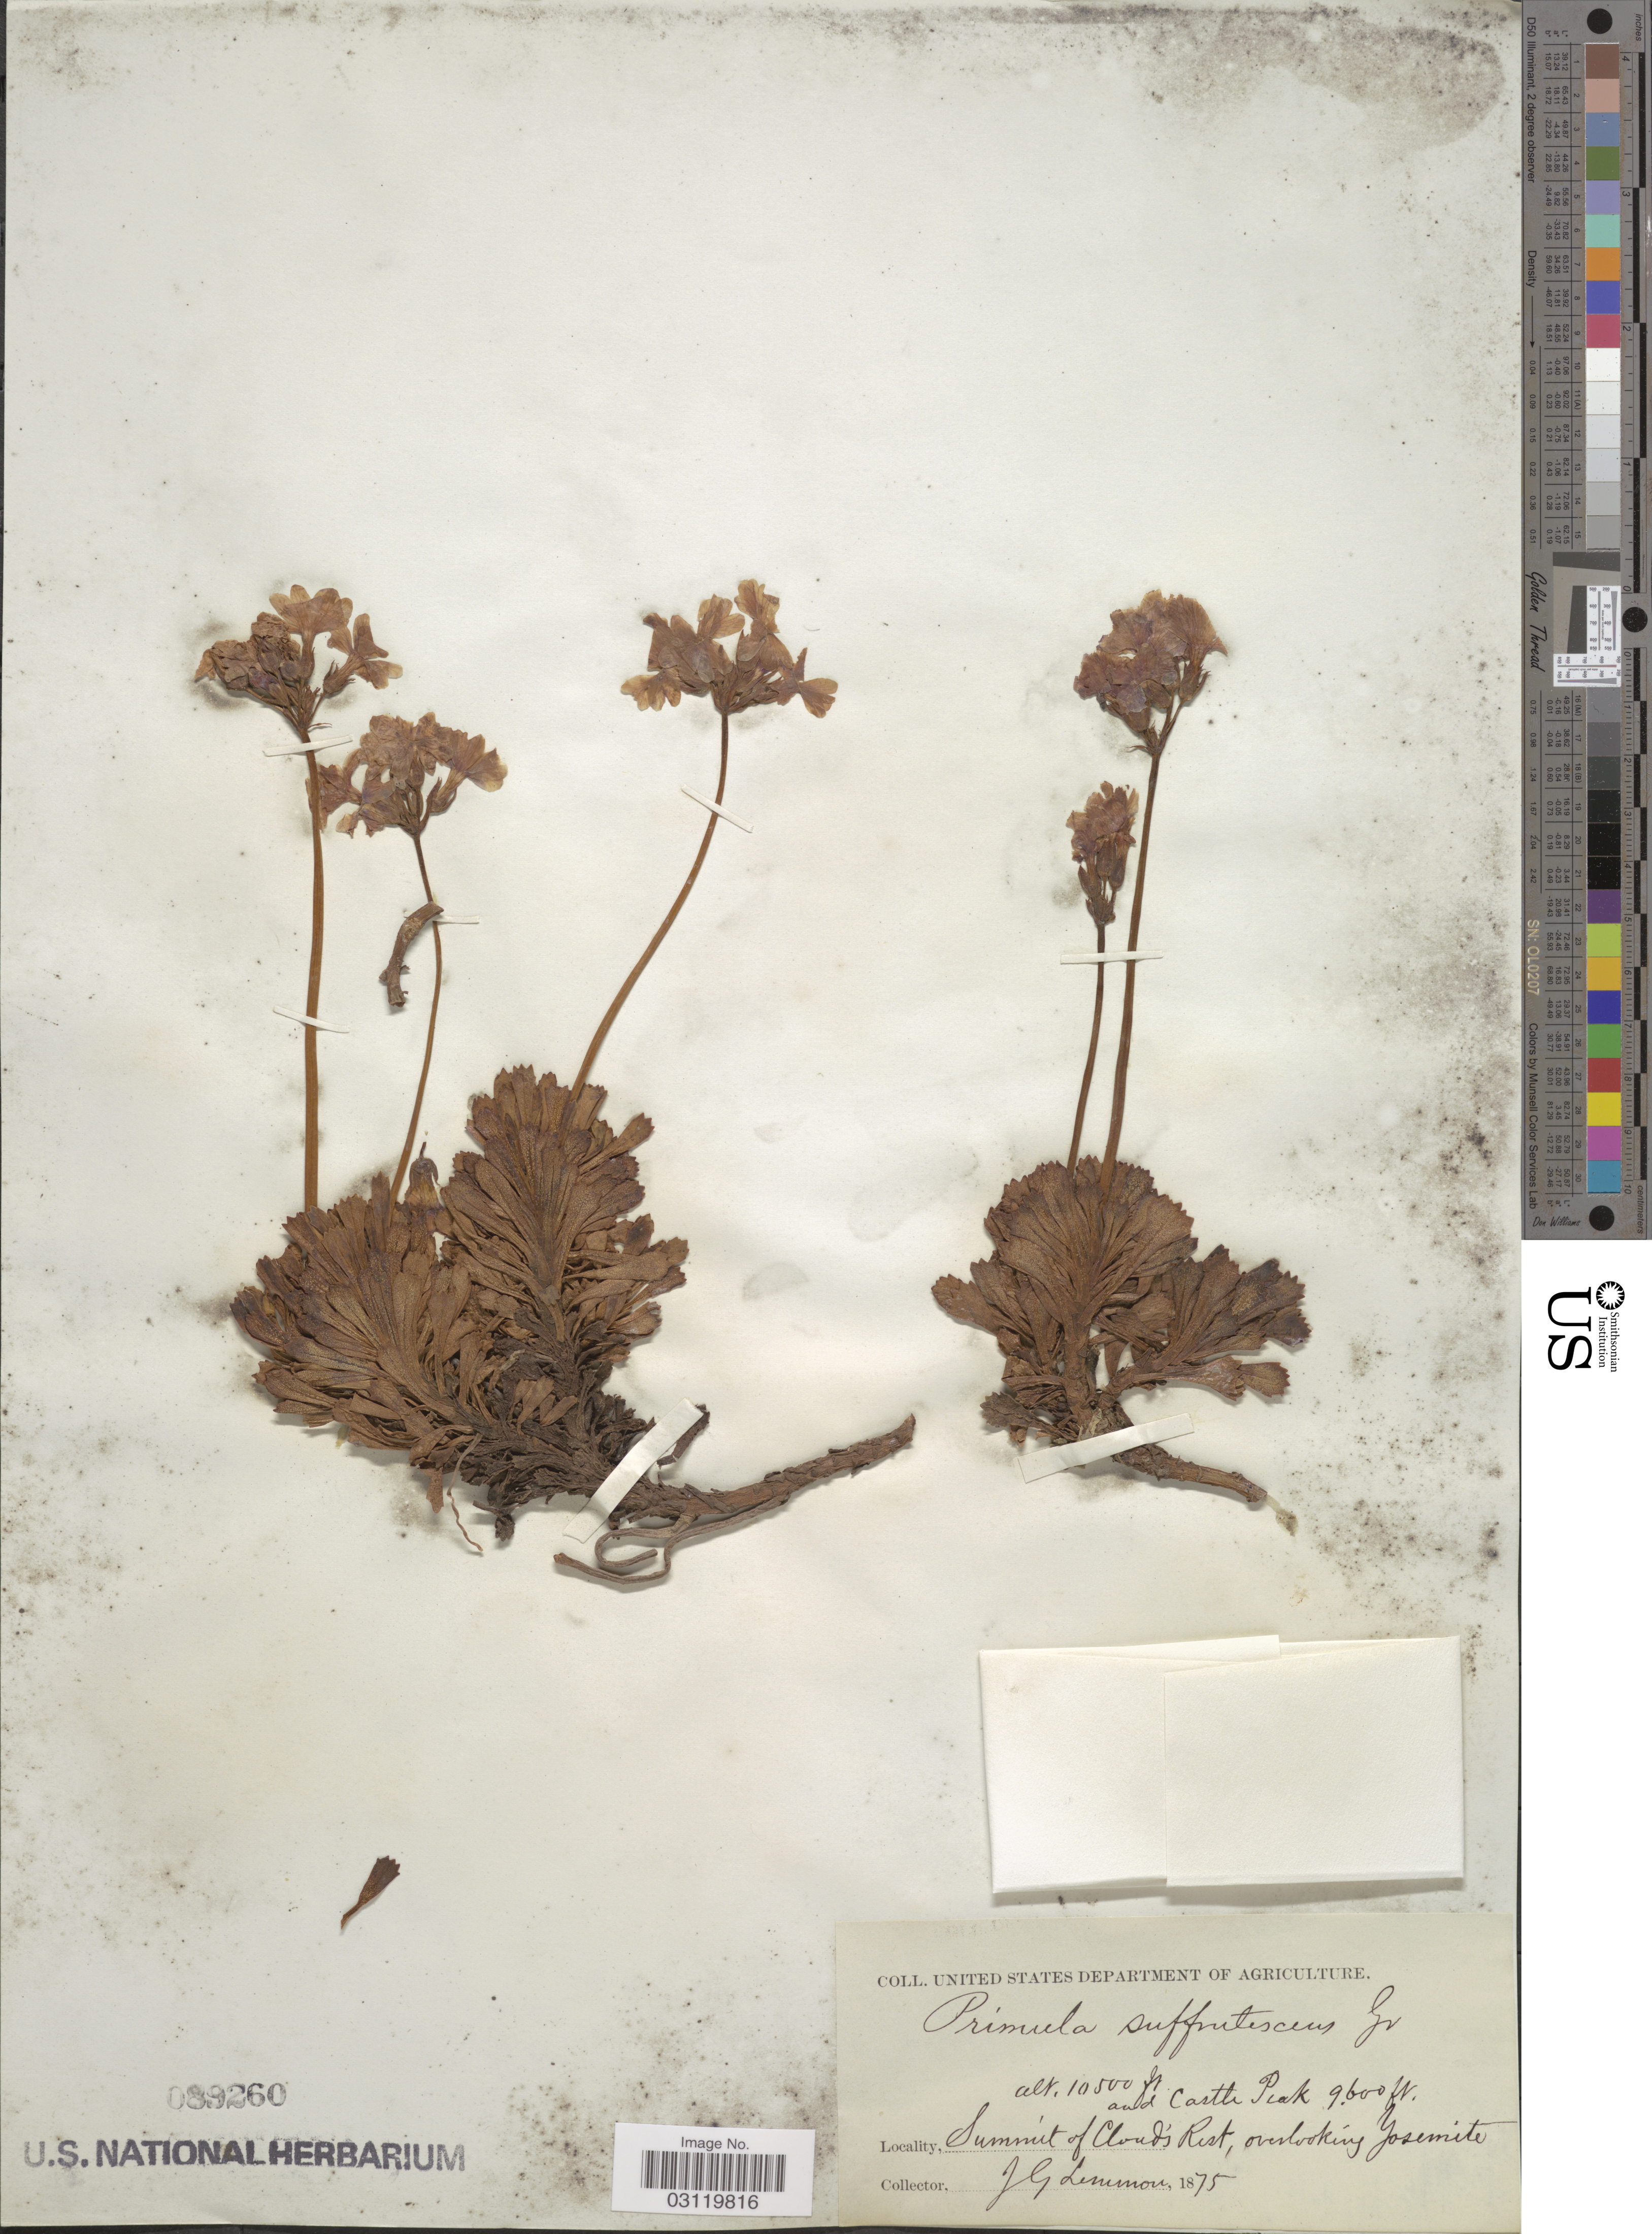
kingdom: Plantae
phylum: Tracheophyta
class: Magnoliopsida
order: Ericales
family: Primulaceae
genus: Primula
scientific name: Primula suffrutescens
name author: A. Gray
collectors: J. Lemmon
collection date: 1875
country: United States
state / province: California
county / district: Mariposa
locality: Summit of Cloud's Rest, overlooking Yosemite and Castle Peak.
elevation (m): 2926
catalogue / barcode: US 89260